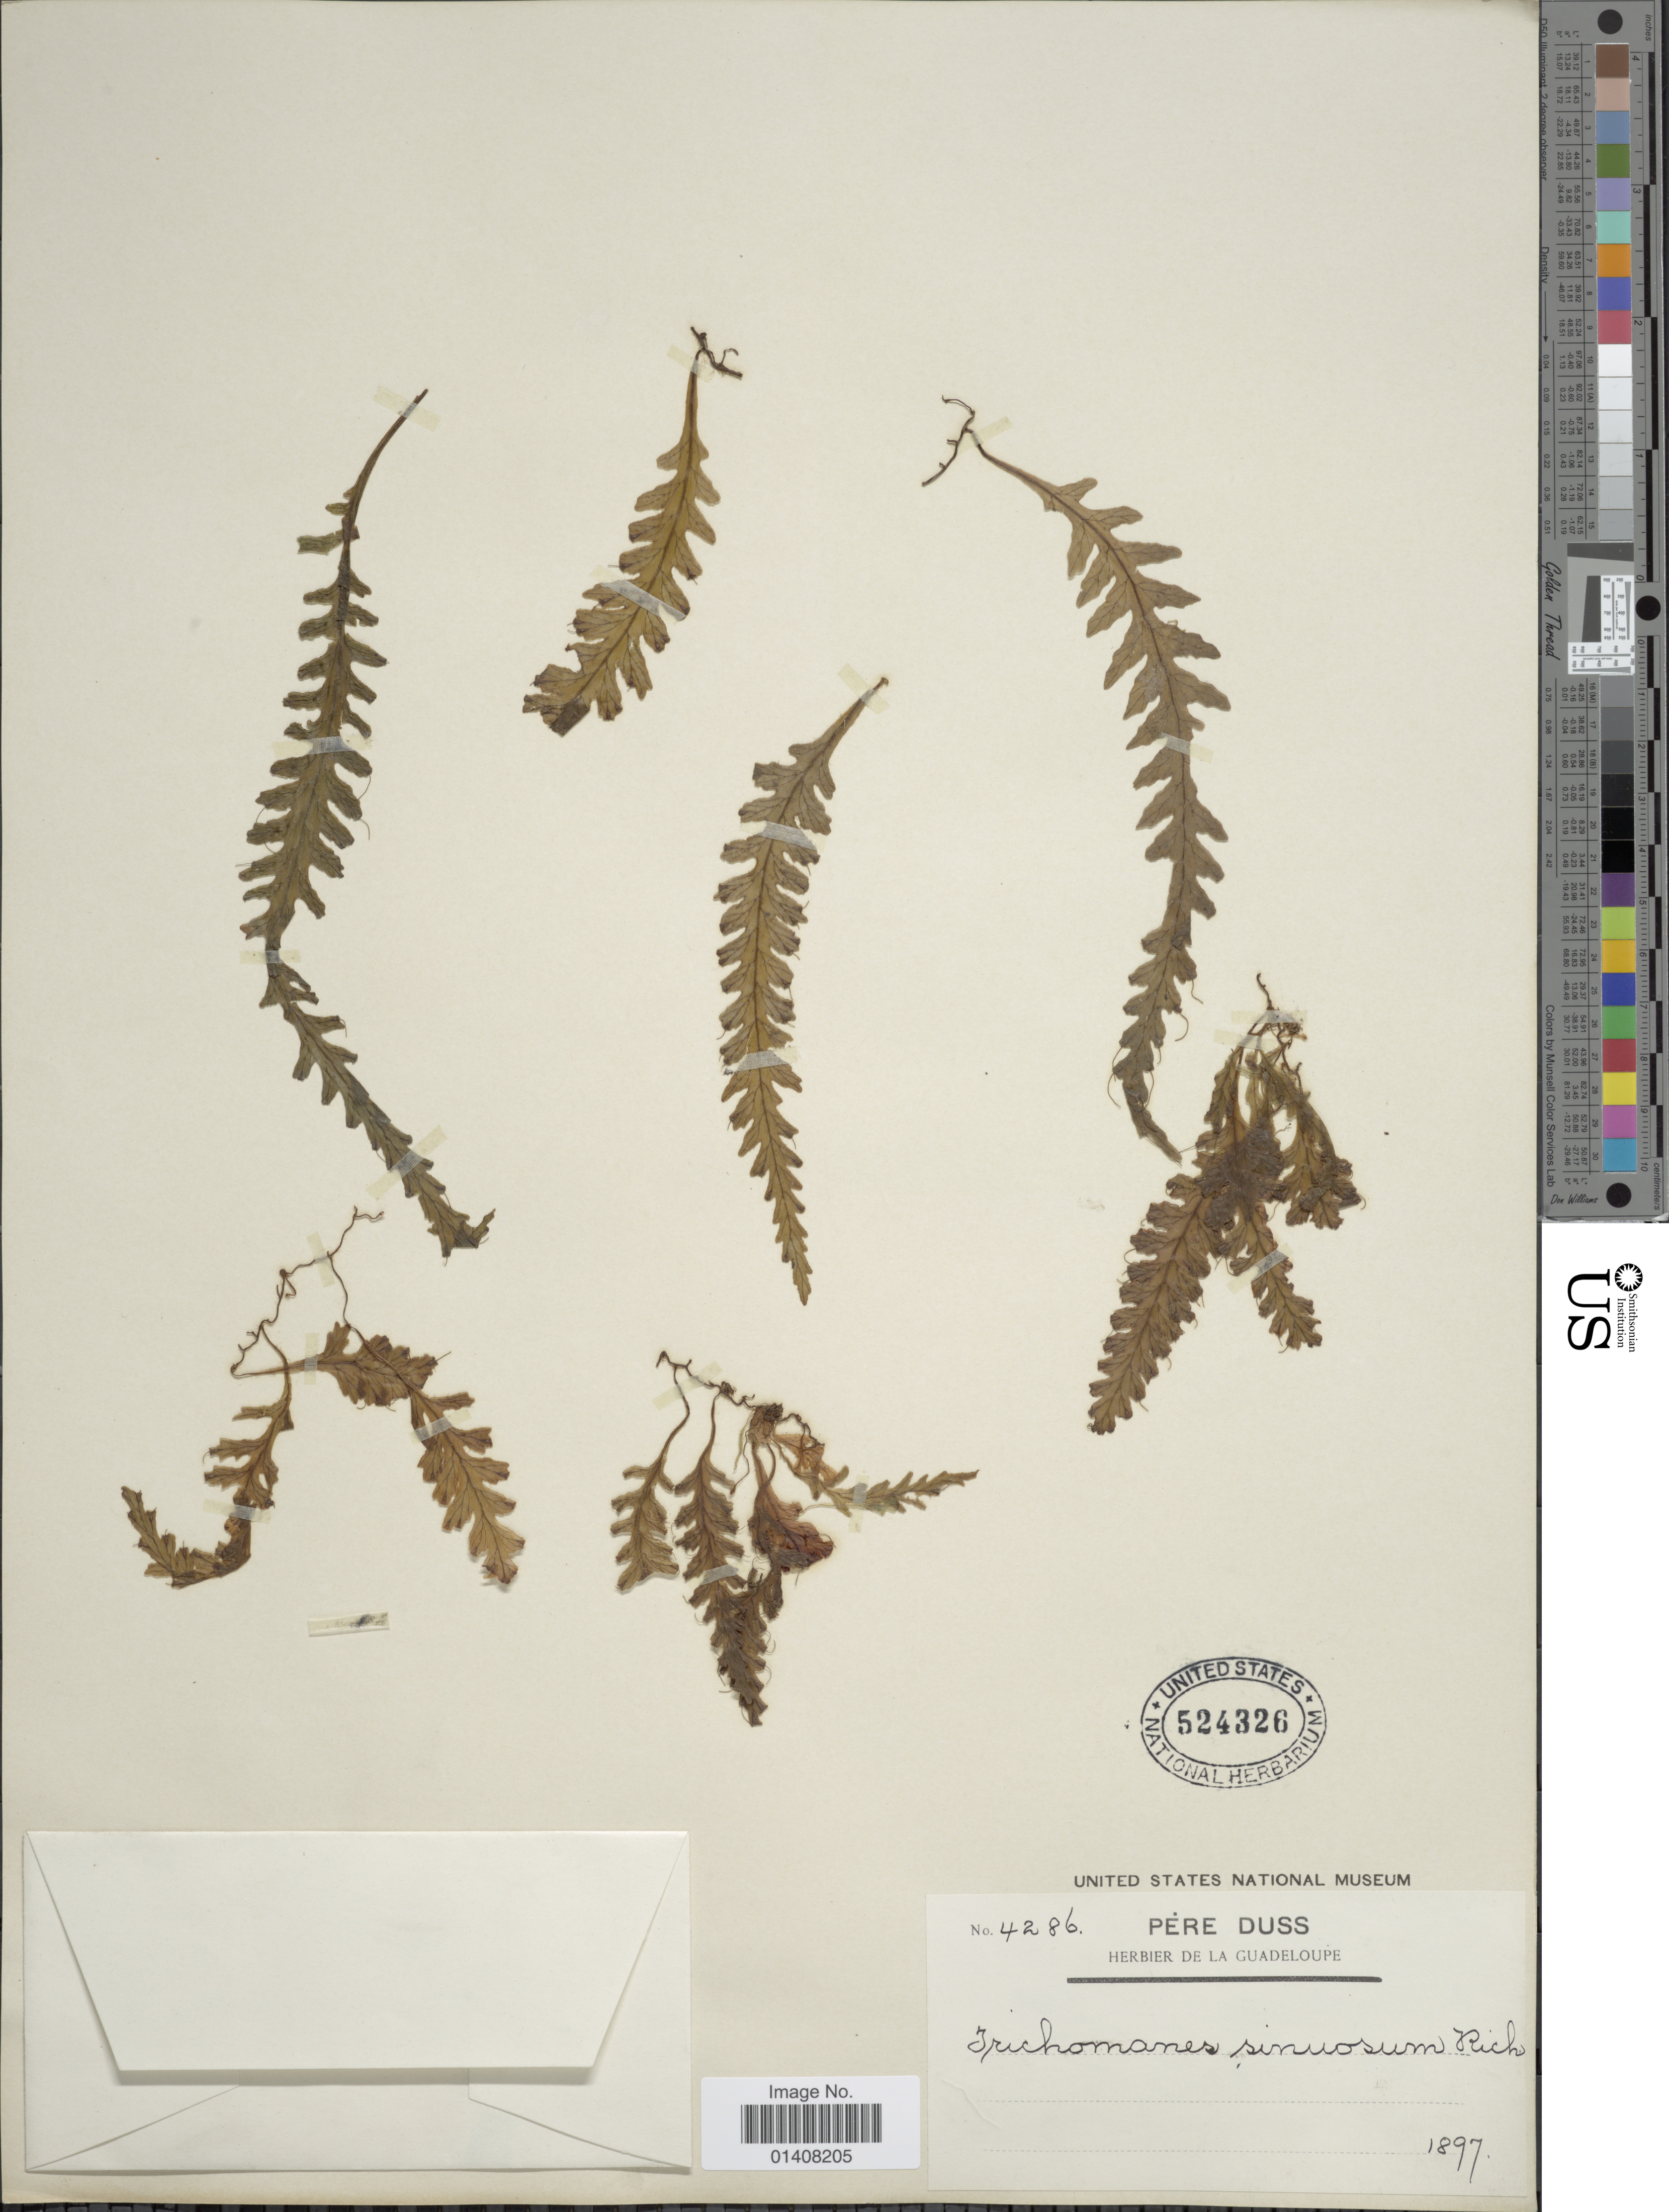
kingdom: Plantae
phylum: Tracheophyta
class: Polypodiopsida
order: Hymenophyllales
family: Hymenophyllaceae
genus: Trichomanes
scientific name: Trichomanes polypodioides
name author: L.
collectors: Père Duss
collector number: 4286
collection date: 1897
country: Guadeloupe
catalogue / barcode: US 524326